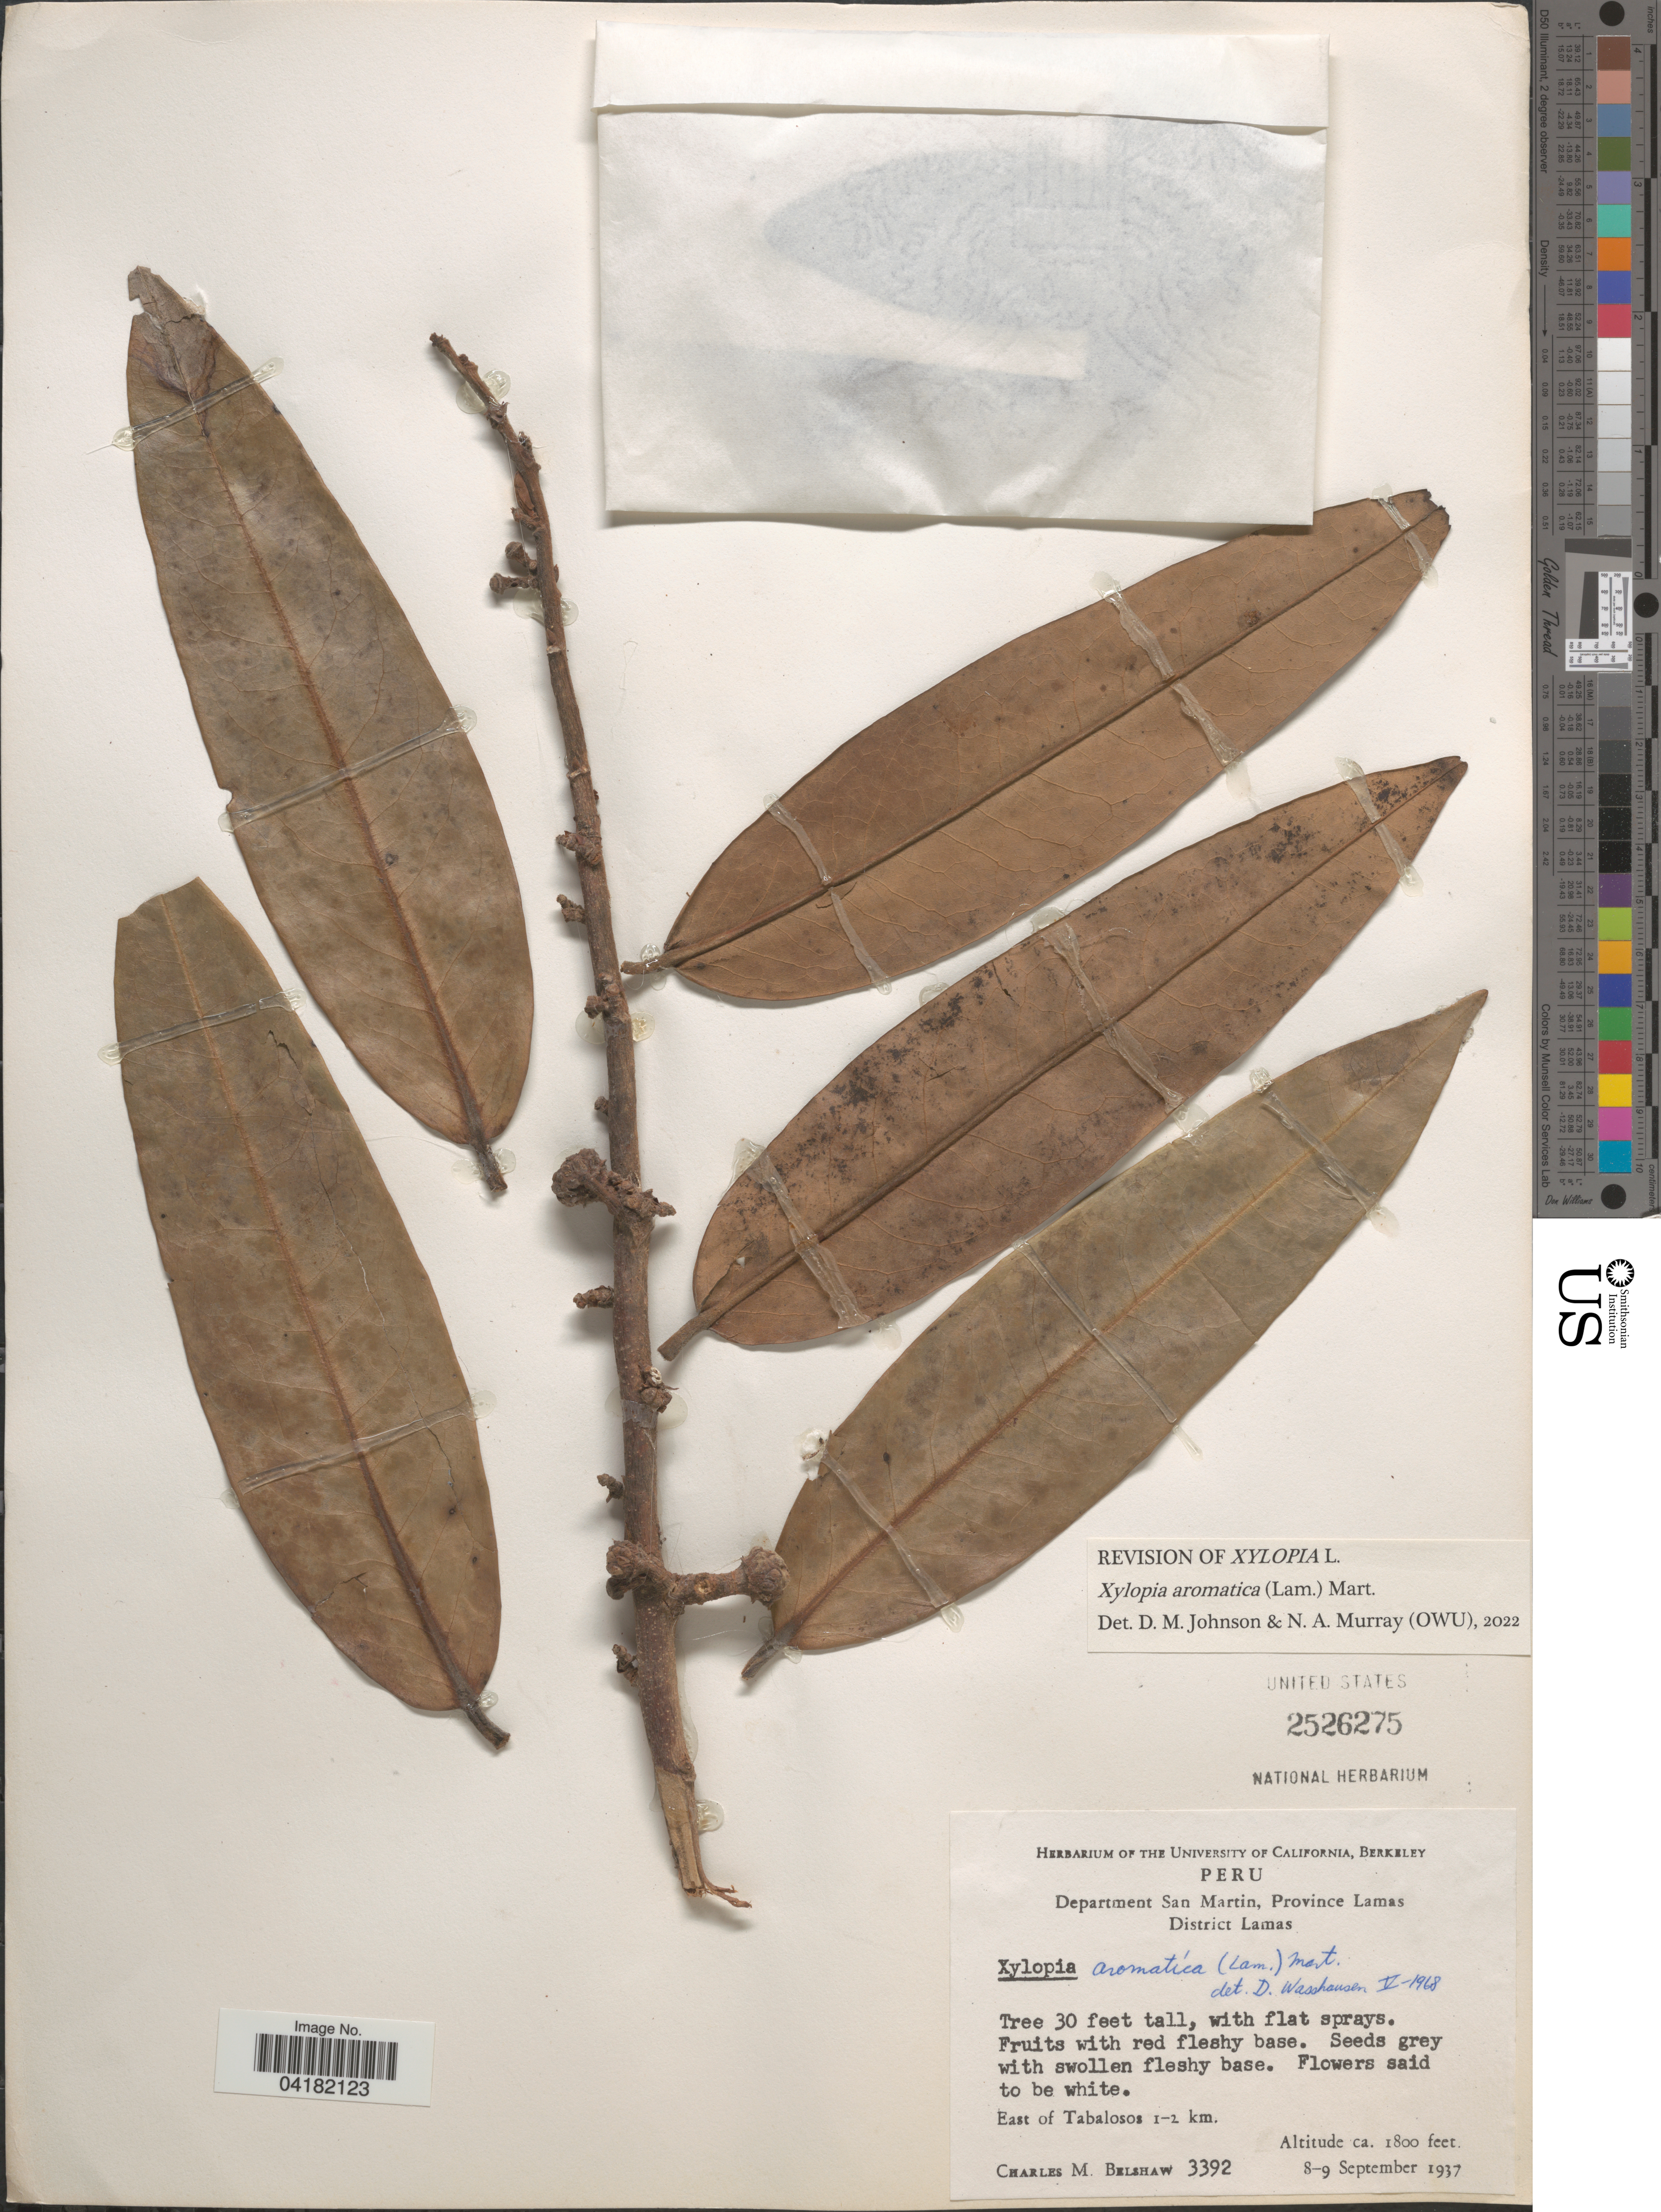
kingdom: Plantae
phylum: Tracheophyta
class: Magnoliopsida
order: Magnoliales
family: Annonaceae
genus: Xylopia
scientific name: Xylopia aromatica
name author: (Lam.) Mart.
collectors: C. Shaw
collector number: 3392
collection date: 1937-09-08/1937-09-09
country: Peru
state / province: San Martin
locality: Department San Martin, Province Lamas. District Lamas. East of Tabalosos: 1-2 km.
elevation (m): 549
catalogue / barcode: US 2526275